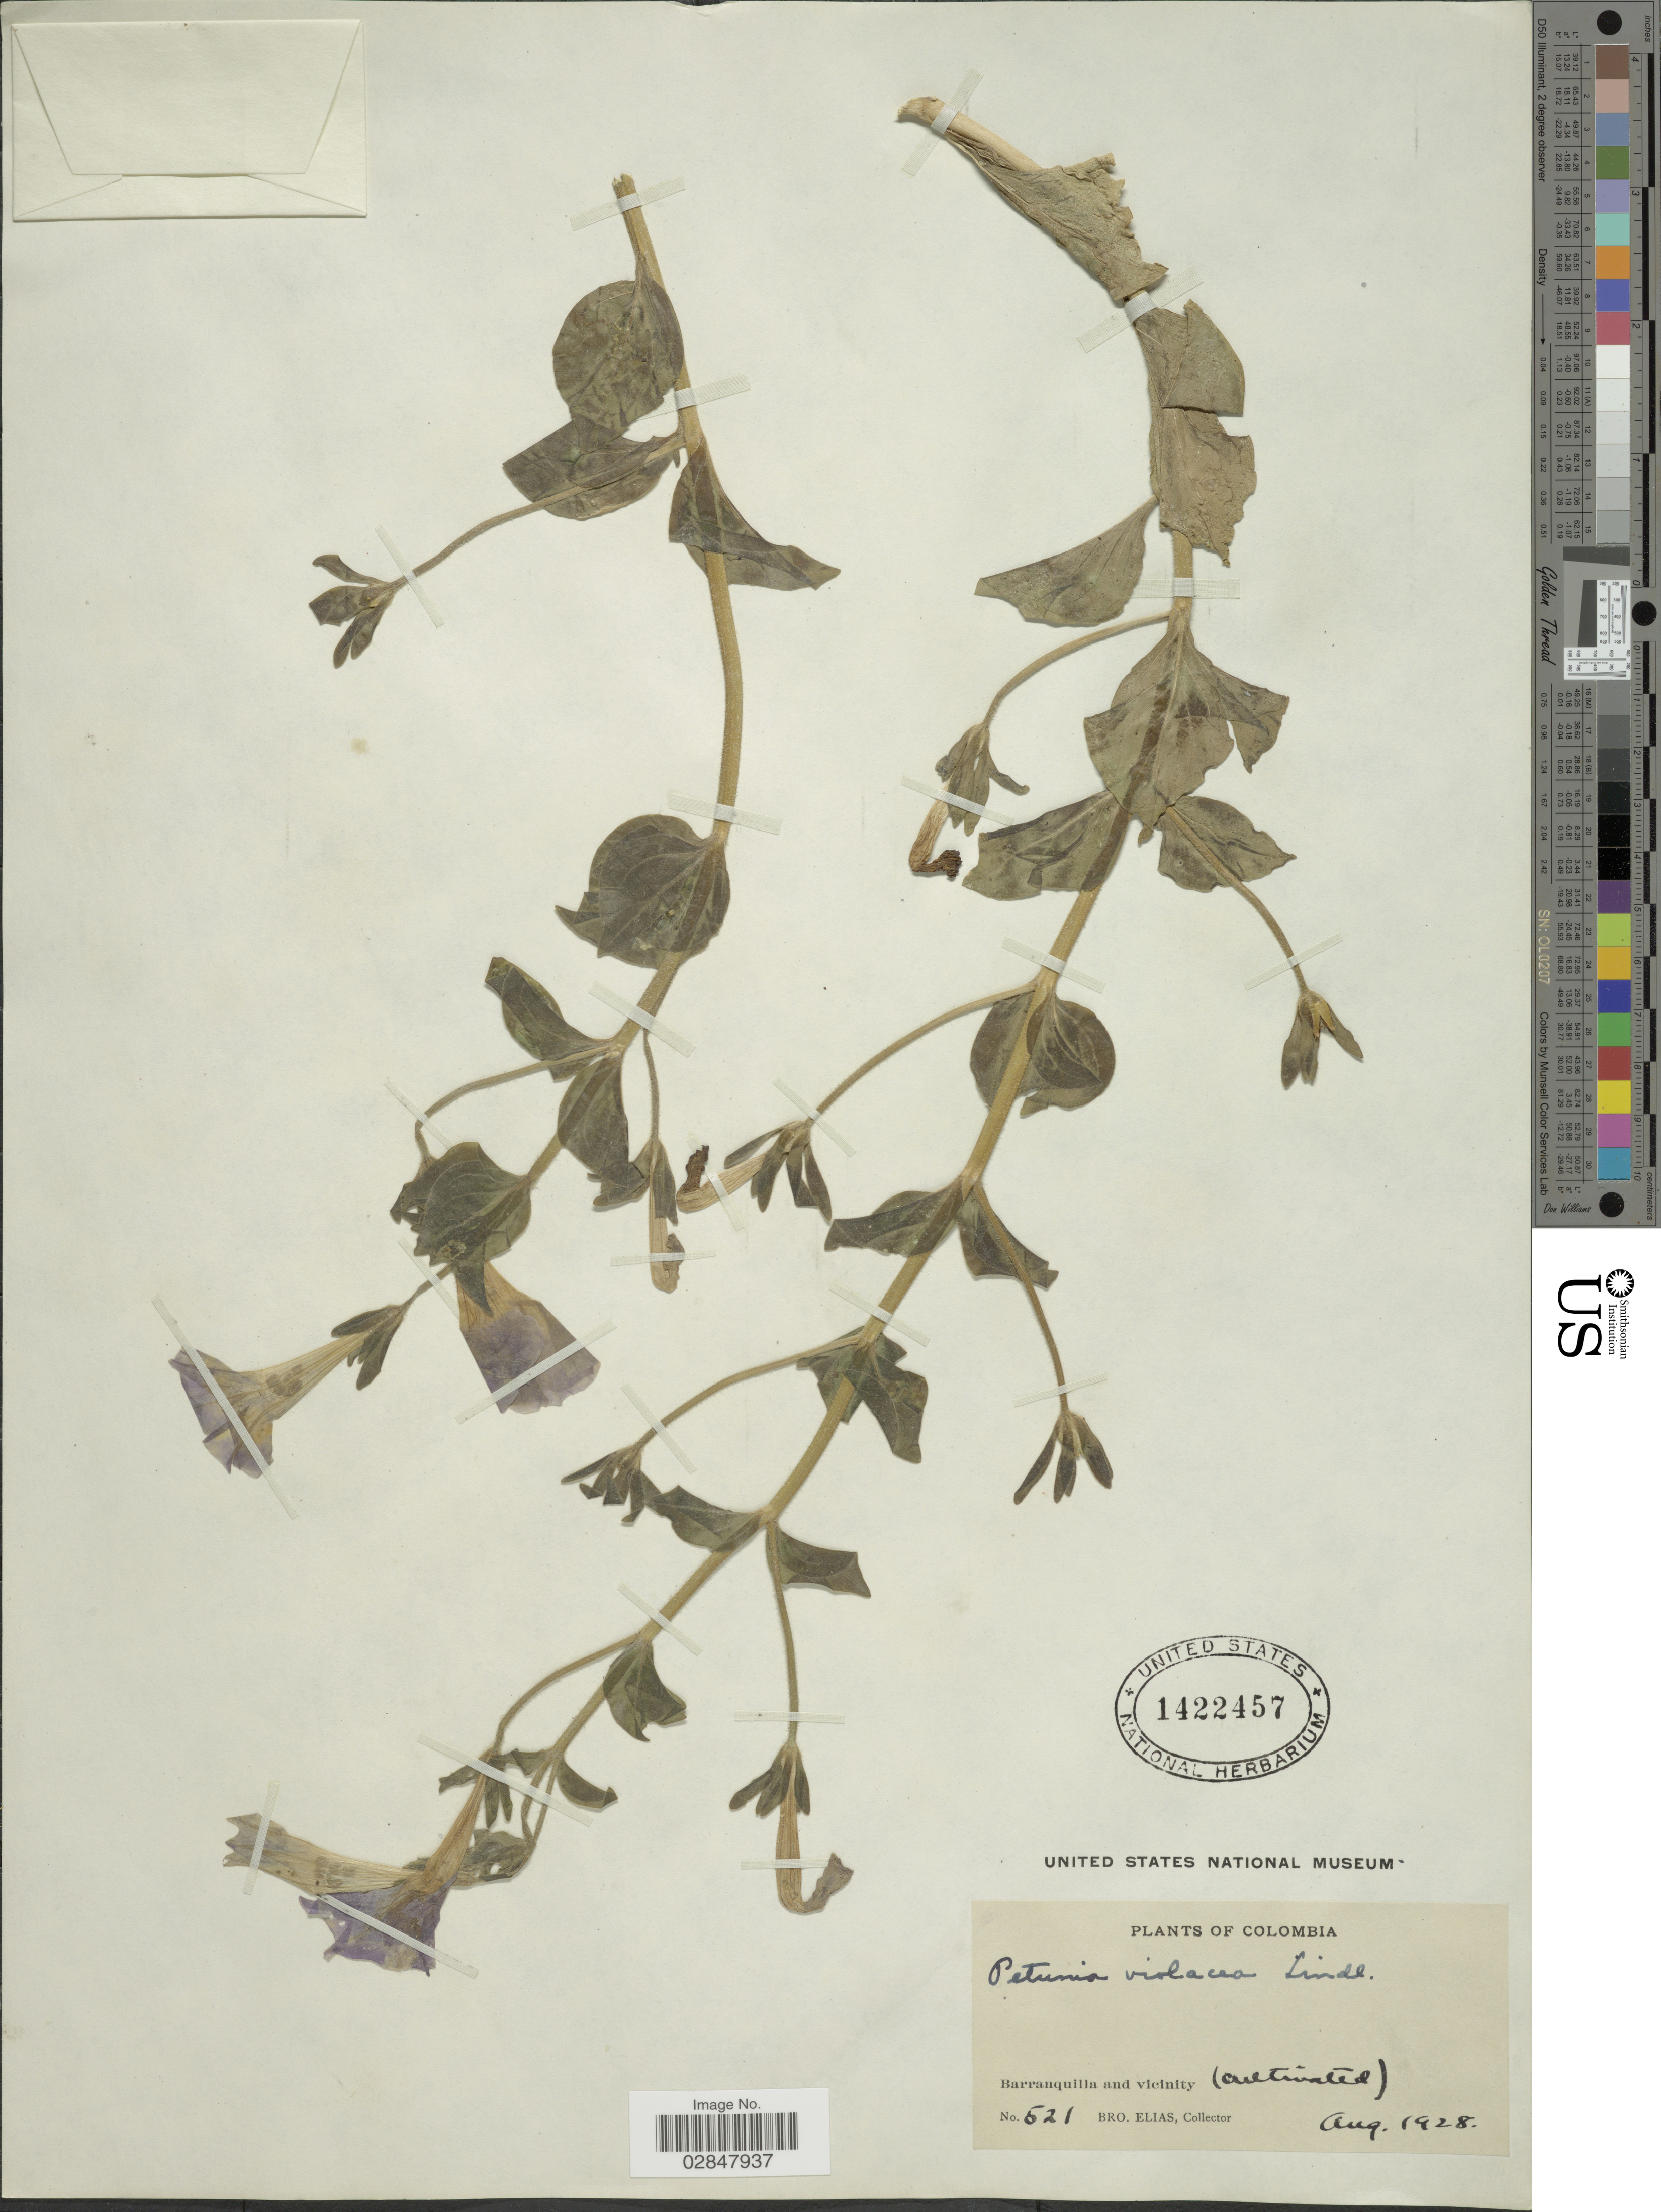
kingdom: Plantae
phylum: Tracheophyta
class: Magnoliopsida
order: Solanales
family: Solanaceae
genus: Petunia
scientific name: Petunia integrifolia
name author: (Hook.) Schinz & Thell.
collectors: Bro. Elias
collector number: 521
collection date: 1928-08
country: Colombia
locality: Barranquilla and vicinity.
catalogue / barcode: US 1422457